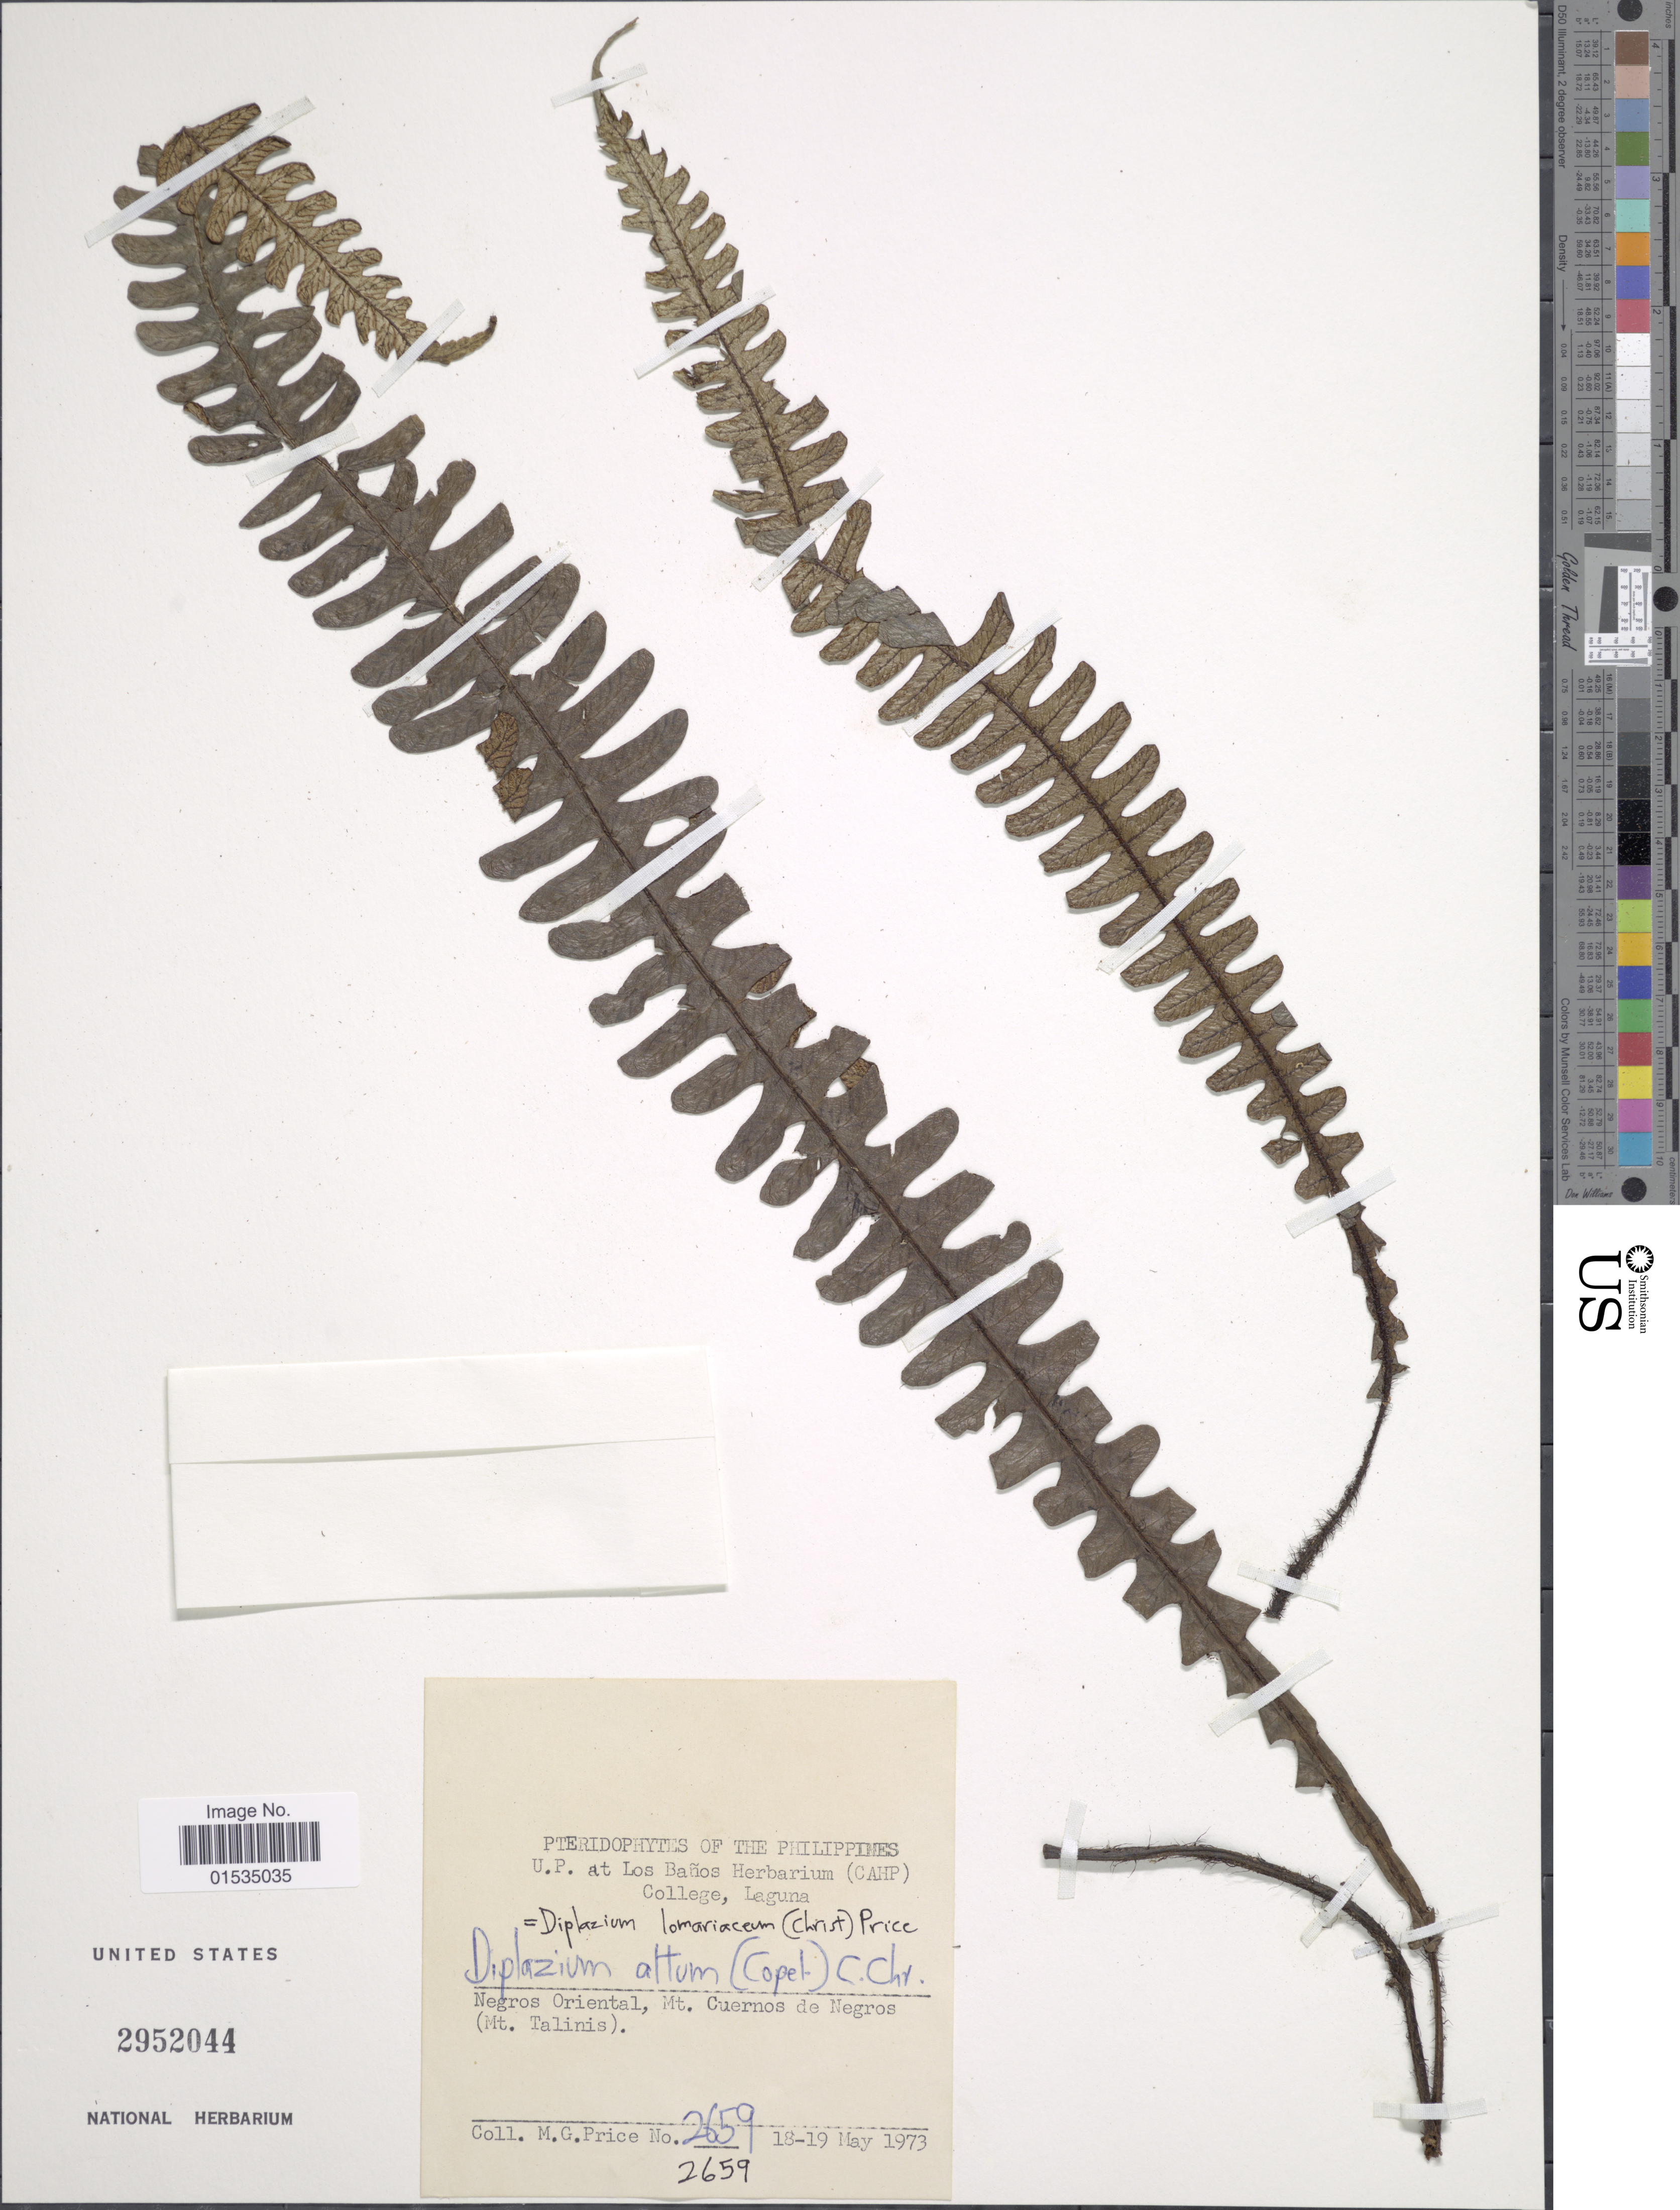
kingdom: Plantae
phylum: Tracheophyta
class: Polypodiopsida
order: Polypodiales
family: Athyriaceae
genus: Diplazium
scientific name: Diplazium lomariaceum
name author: (Christ) M.G. Price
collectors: M. G. Price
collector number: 2659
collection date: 1873-05-18/1973-05-19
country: Philippines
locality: Negros Oriental, Mt. Cuernos de Negros (Mt. Talinis)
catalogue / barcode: US 2952044